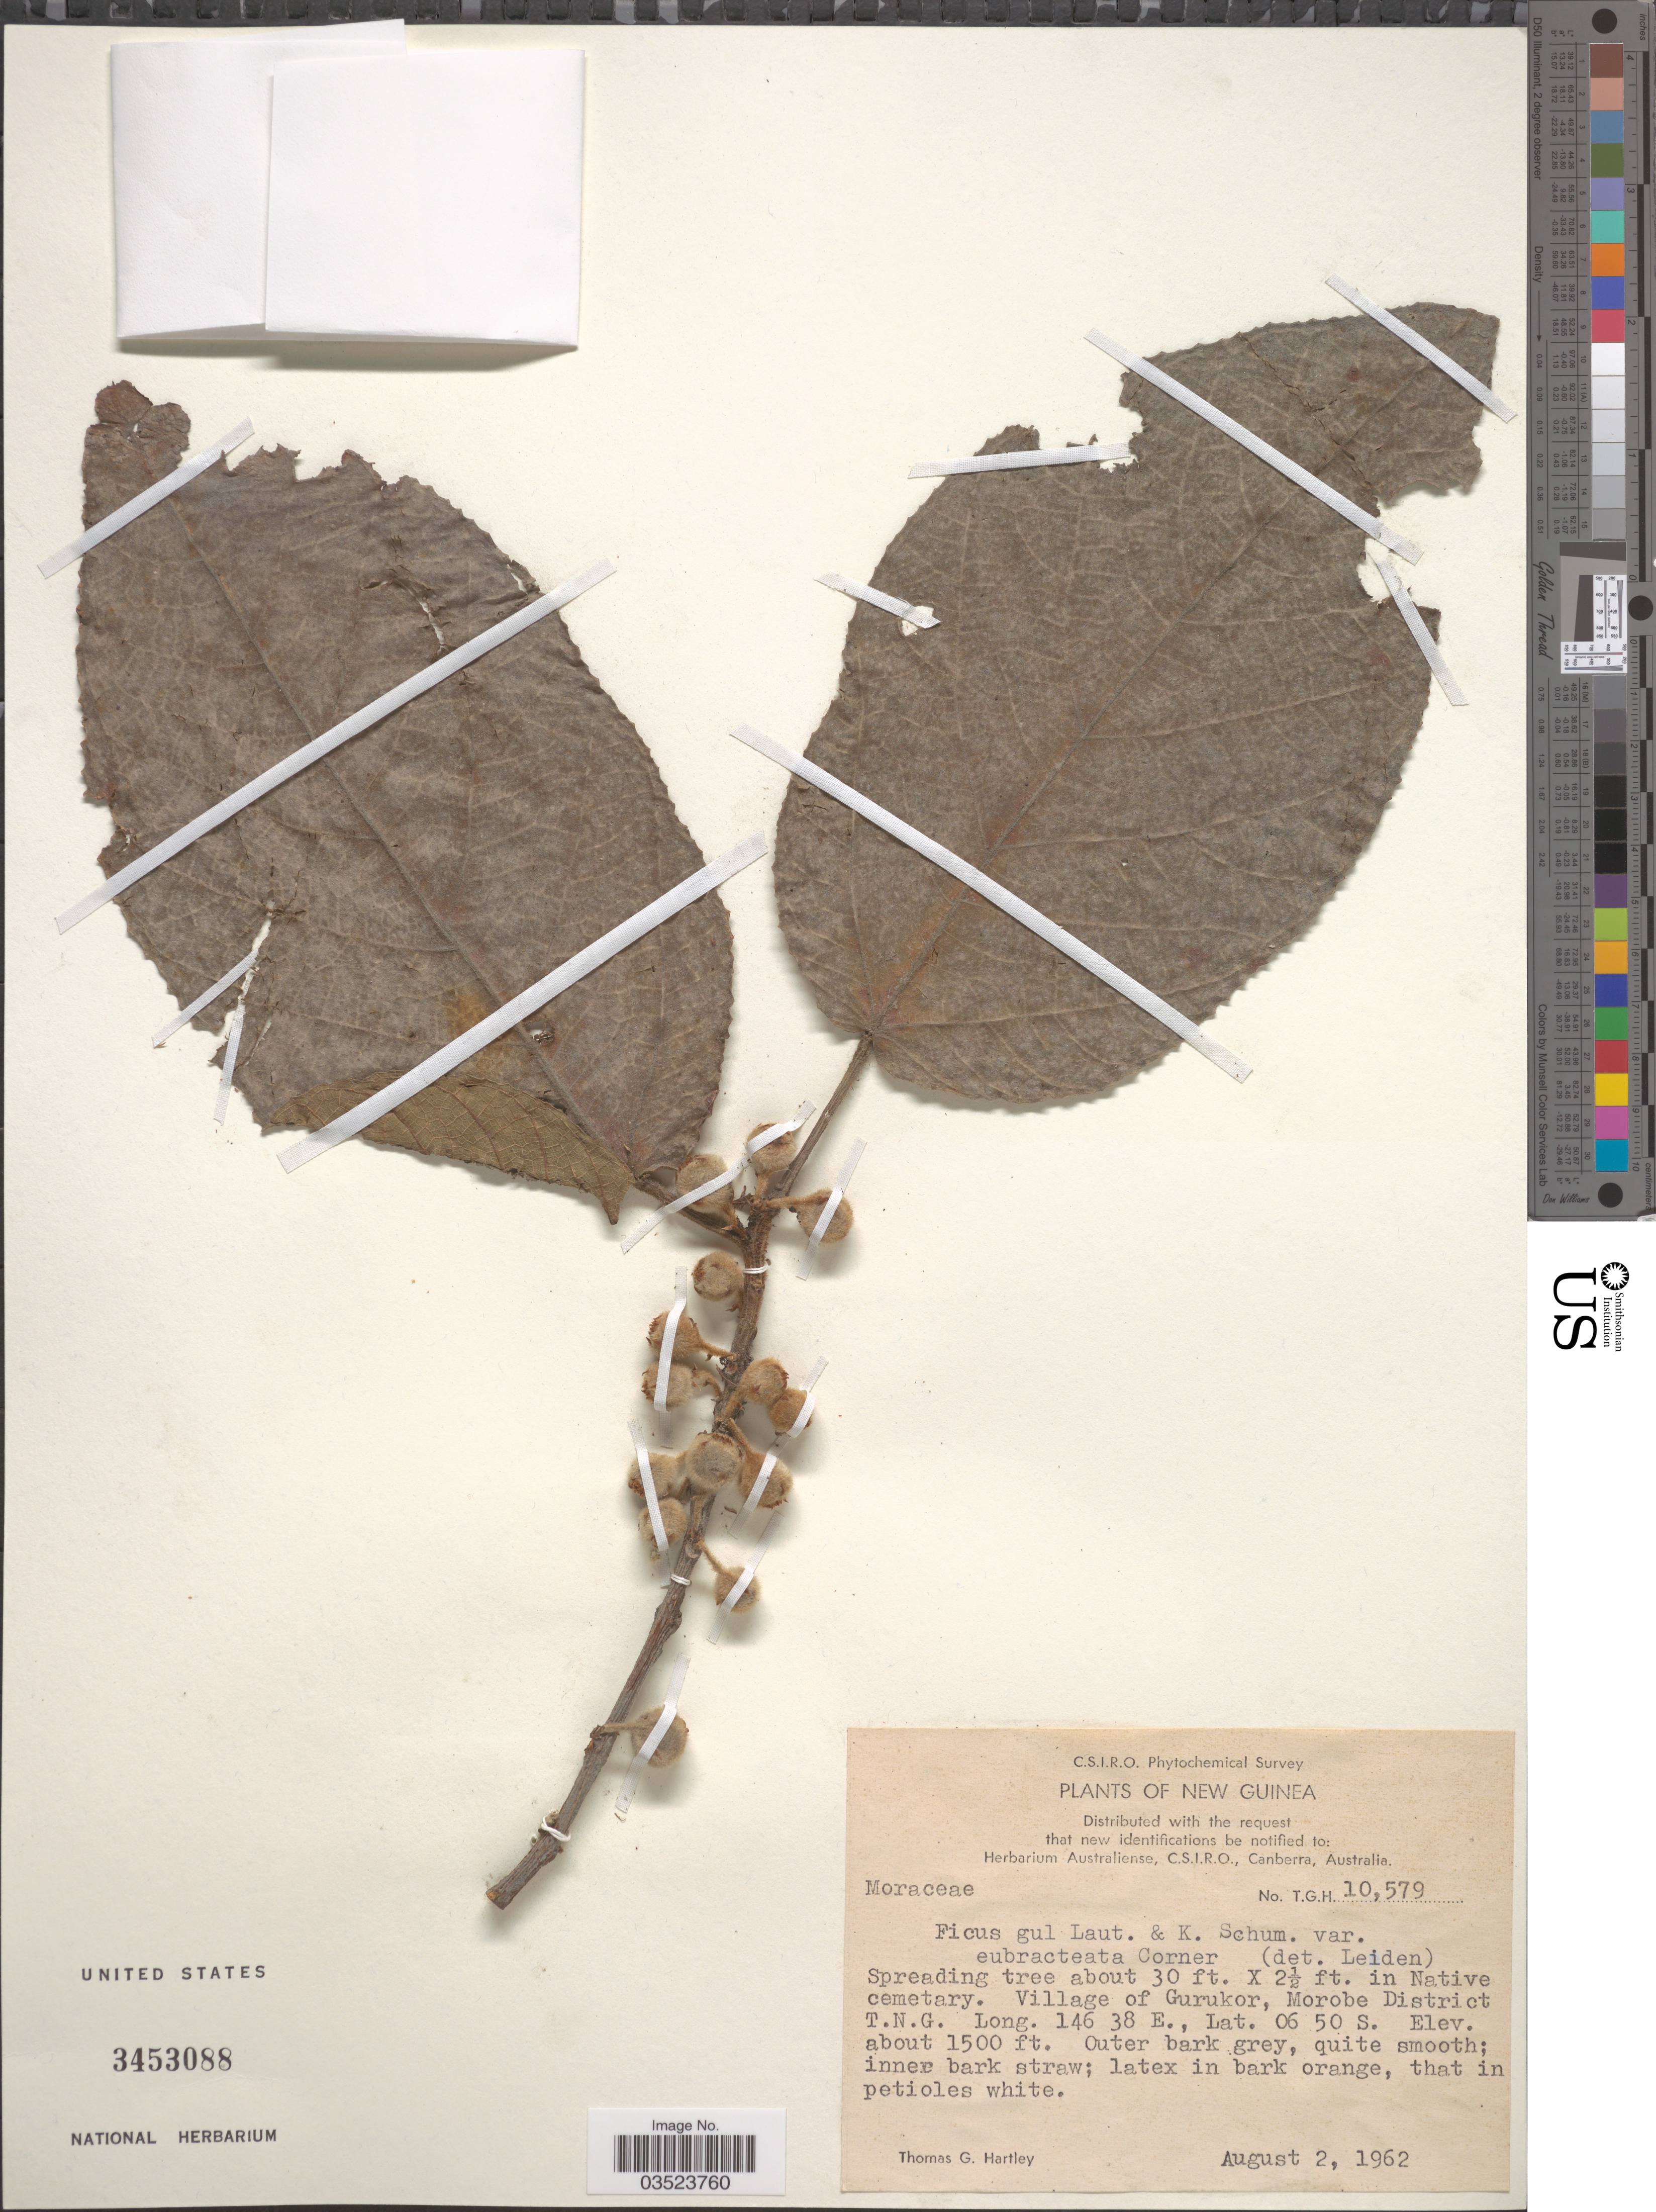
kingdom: Plantae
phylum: Tracheophyta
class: Magnoliopsida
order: Rosales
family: Moraceae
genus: Ficus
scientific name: Ficus gul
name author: Lauterb. & K. Schum.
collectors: T. G. Hartley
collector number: T.G.H. 10579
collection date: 1962-08-02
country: Papua New Guinea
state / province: Morobe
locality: New Guinea. Village of Gurukor, Morobe District T.N.G.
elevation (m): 457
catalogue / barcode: US 3453088